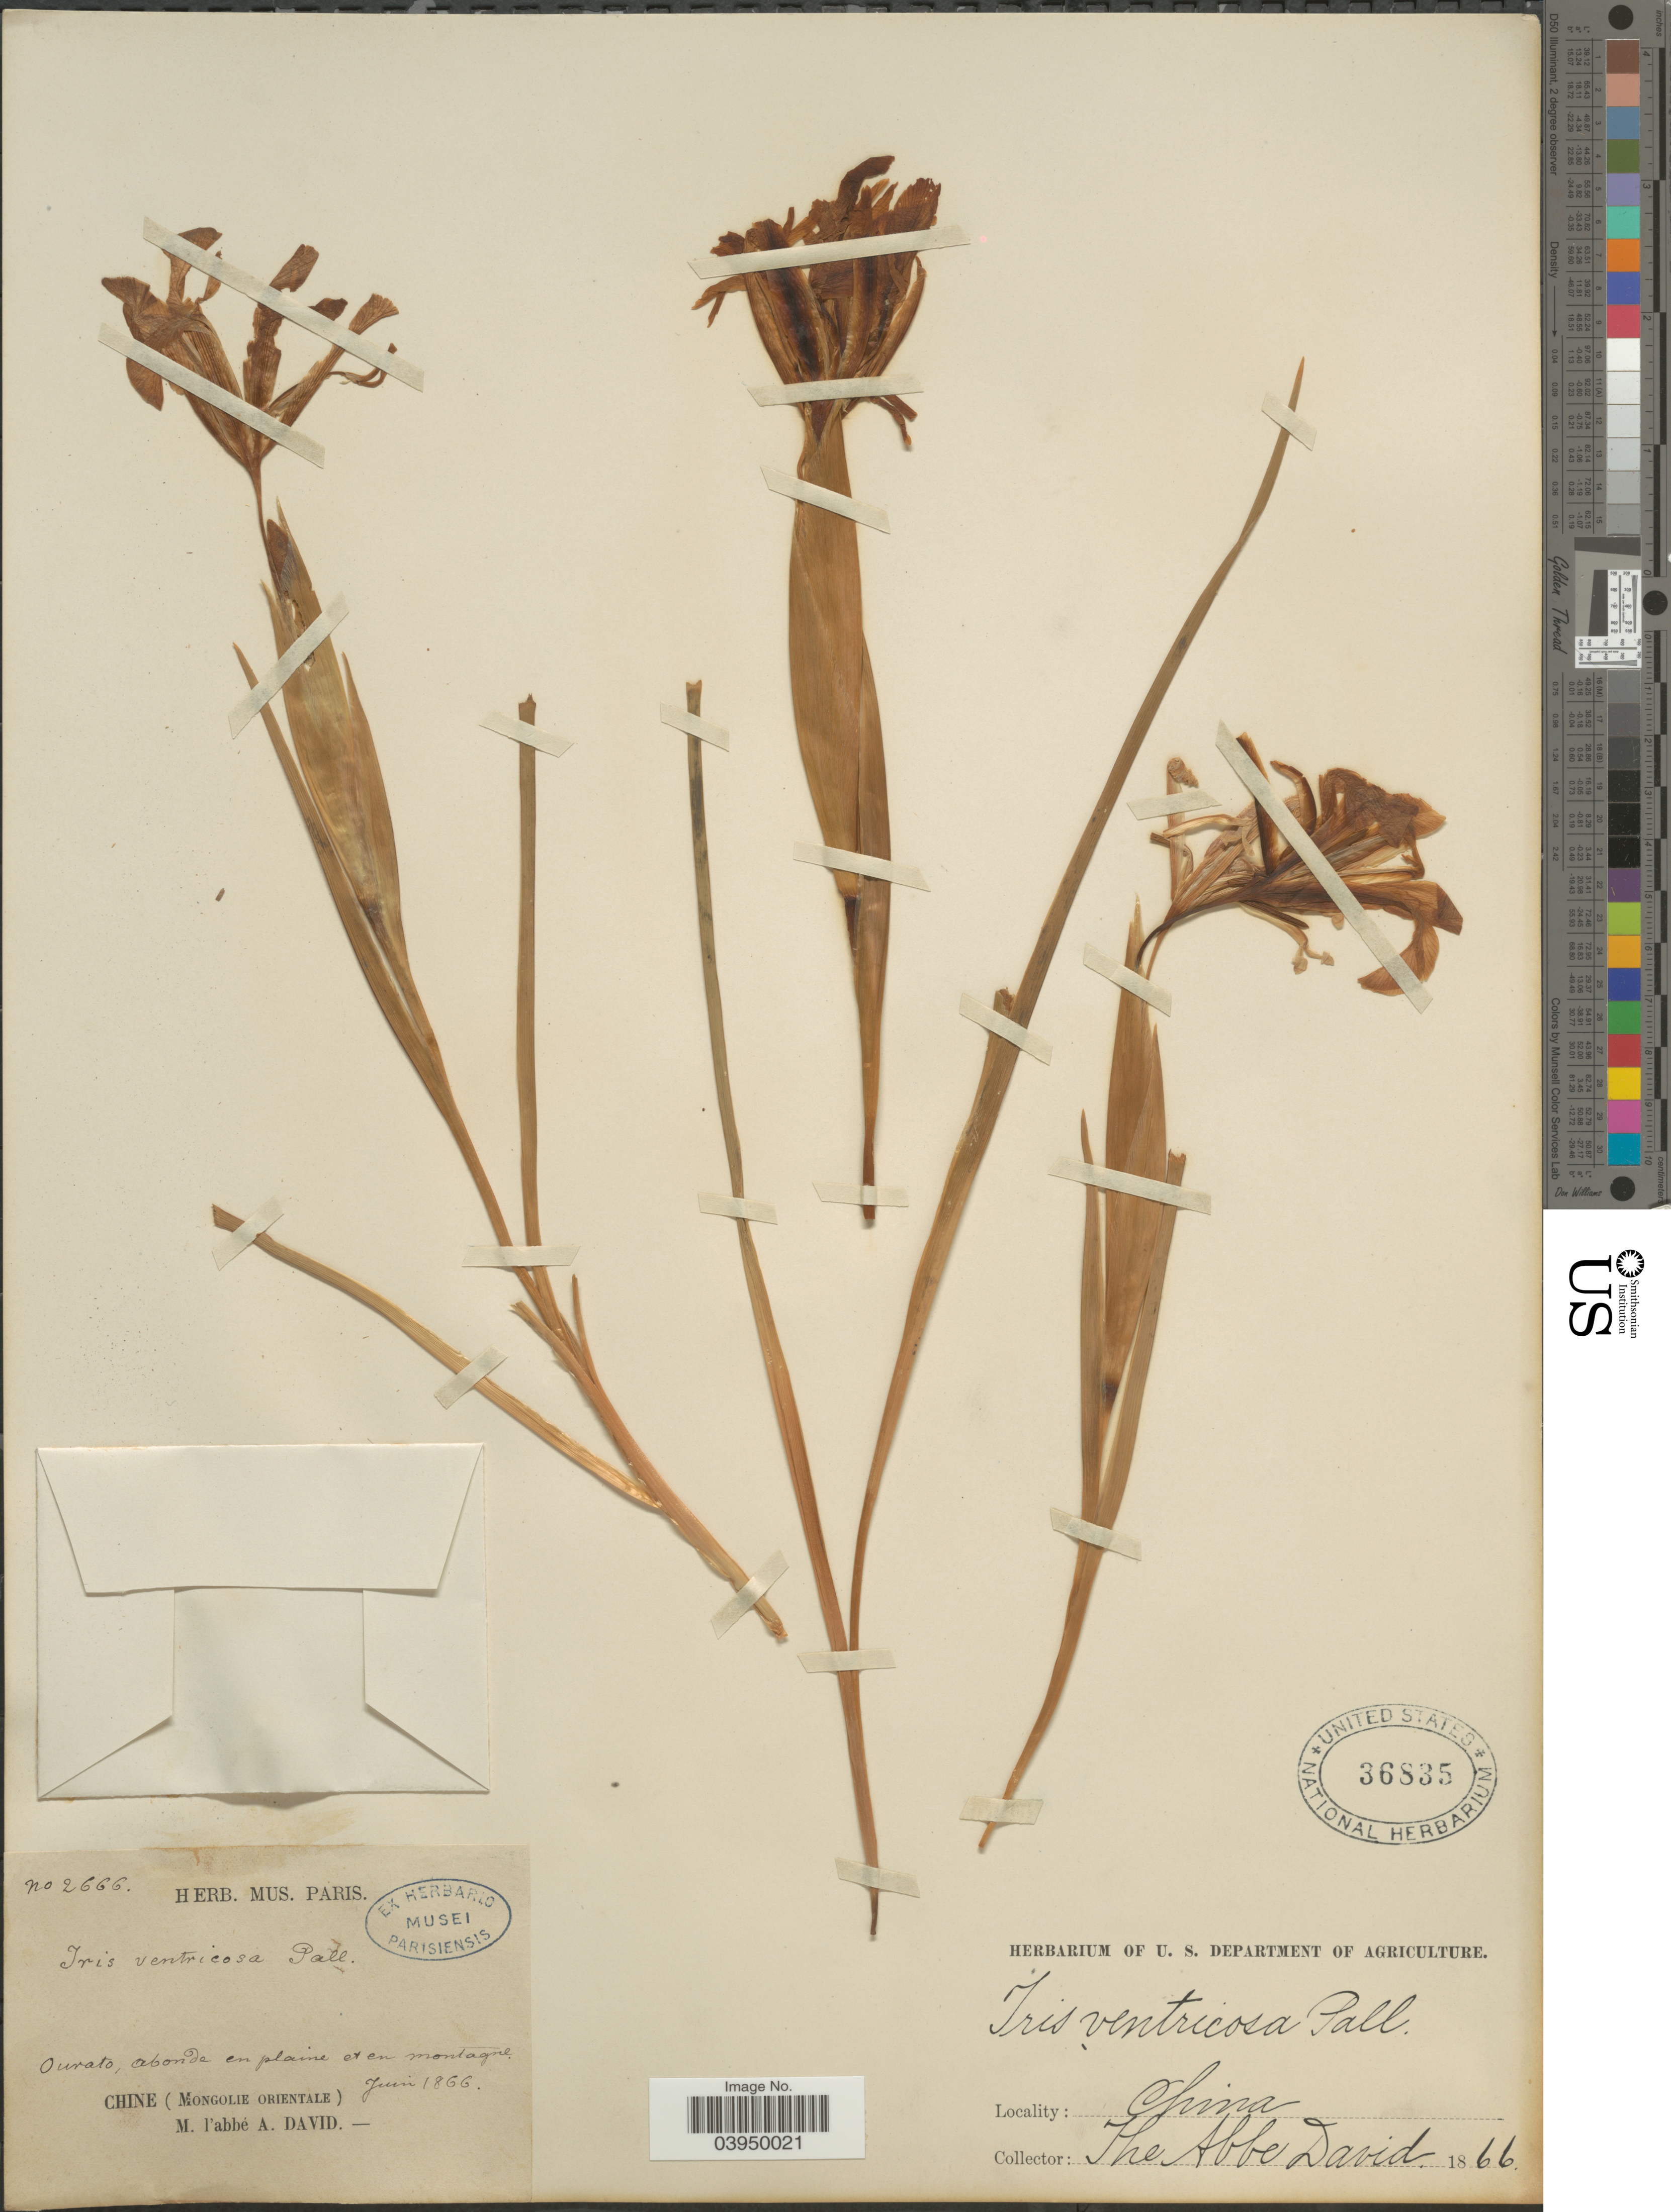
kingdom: Plantae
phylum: Tracheophyta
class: Liliopsida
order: Asparagales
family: Iridaceae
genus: Iris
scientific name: Iris ventricosa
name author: Pall.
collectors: M. David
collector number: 2666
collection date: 1866-06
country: China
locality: Ourato, abonde en plaine et en montagne. Chine (Mongolie orientale).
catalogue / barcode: US 36835